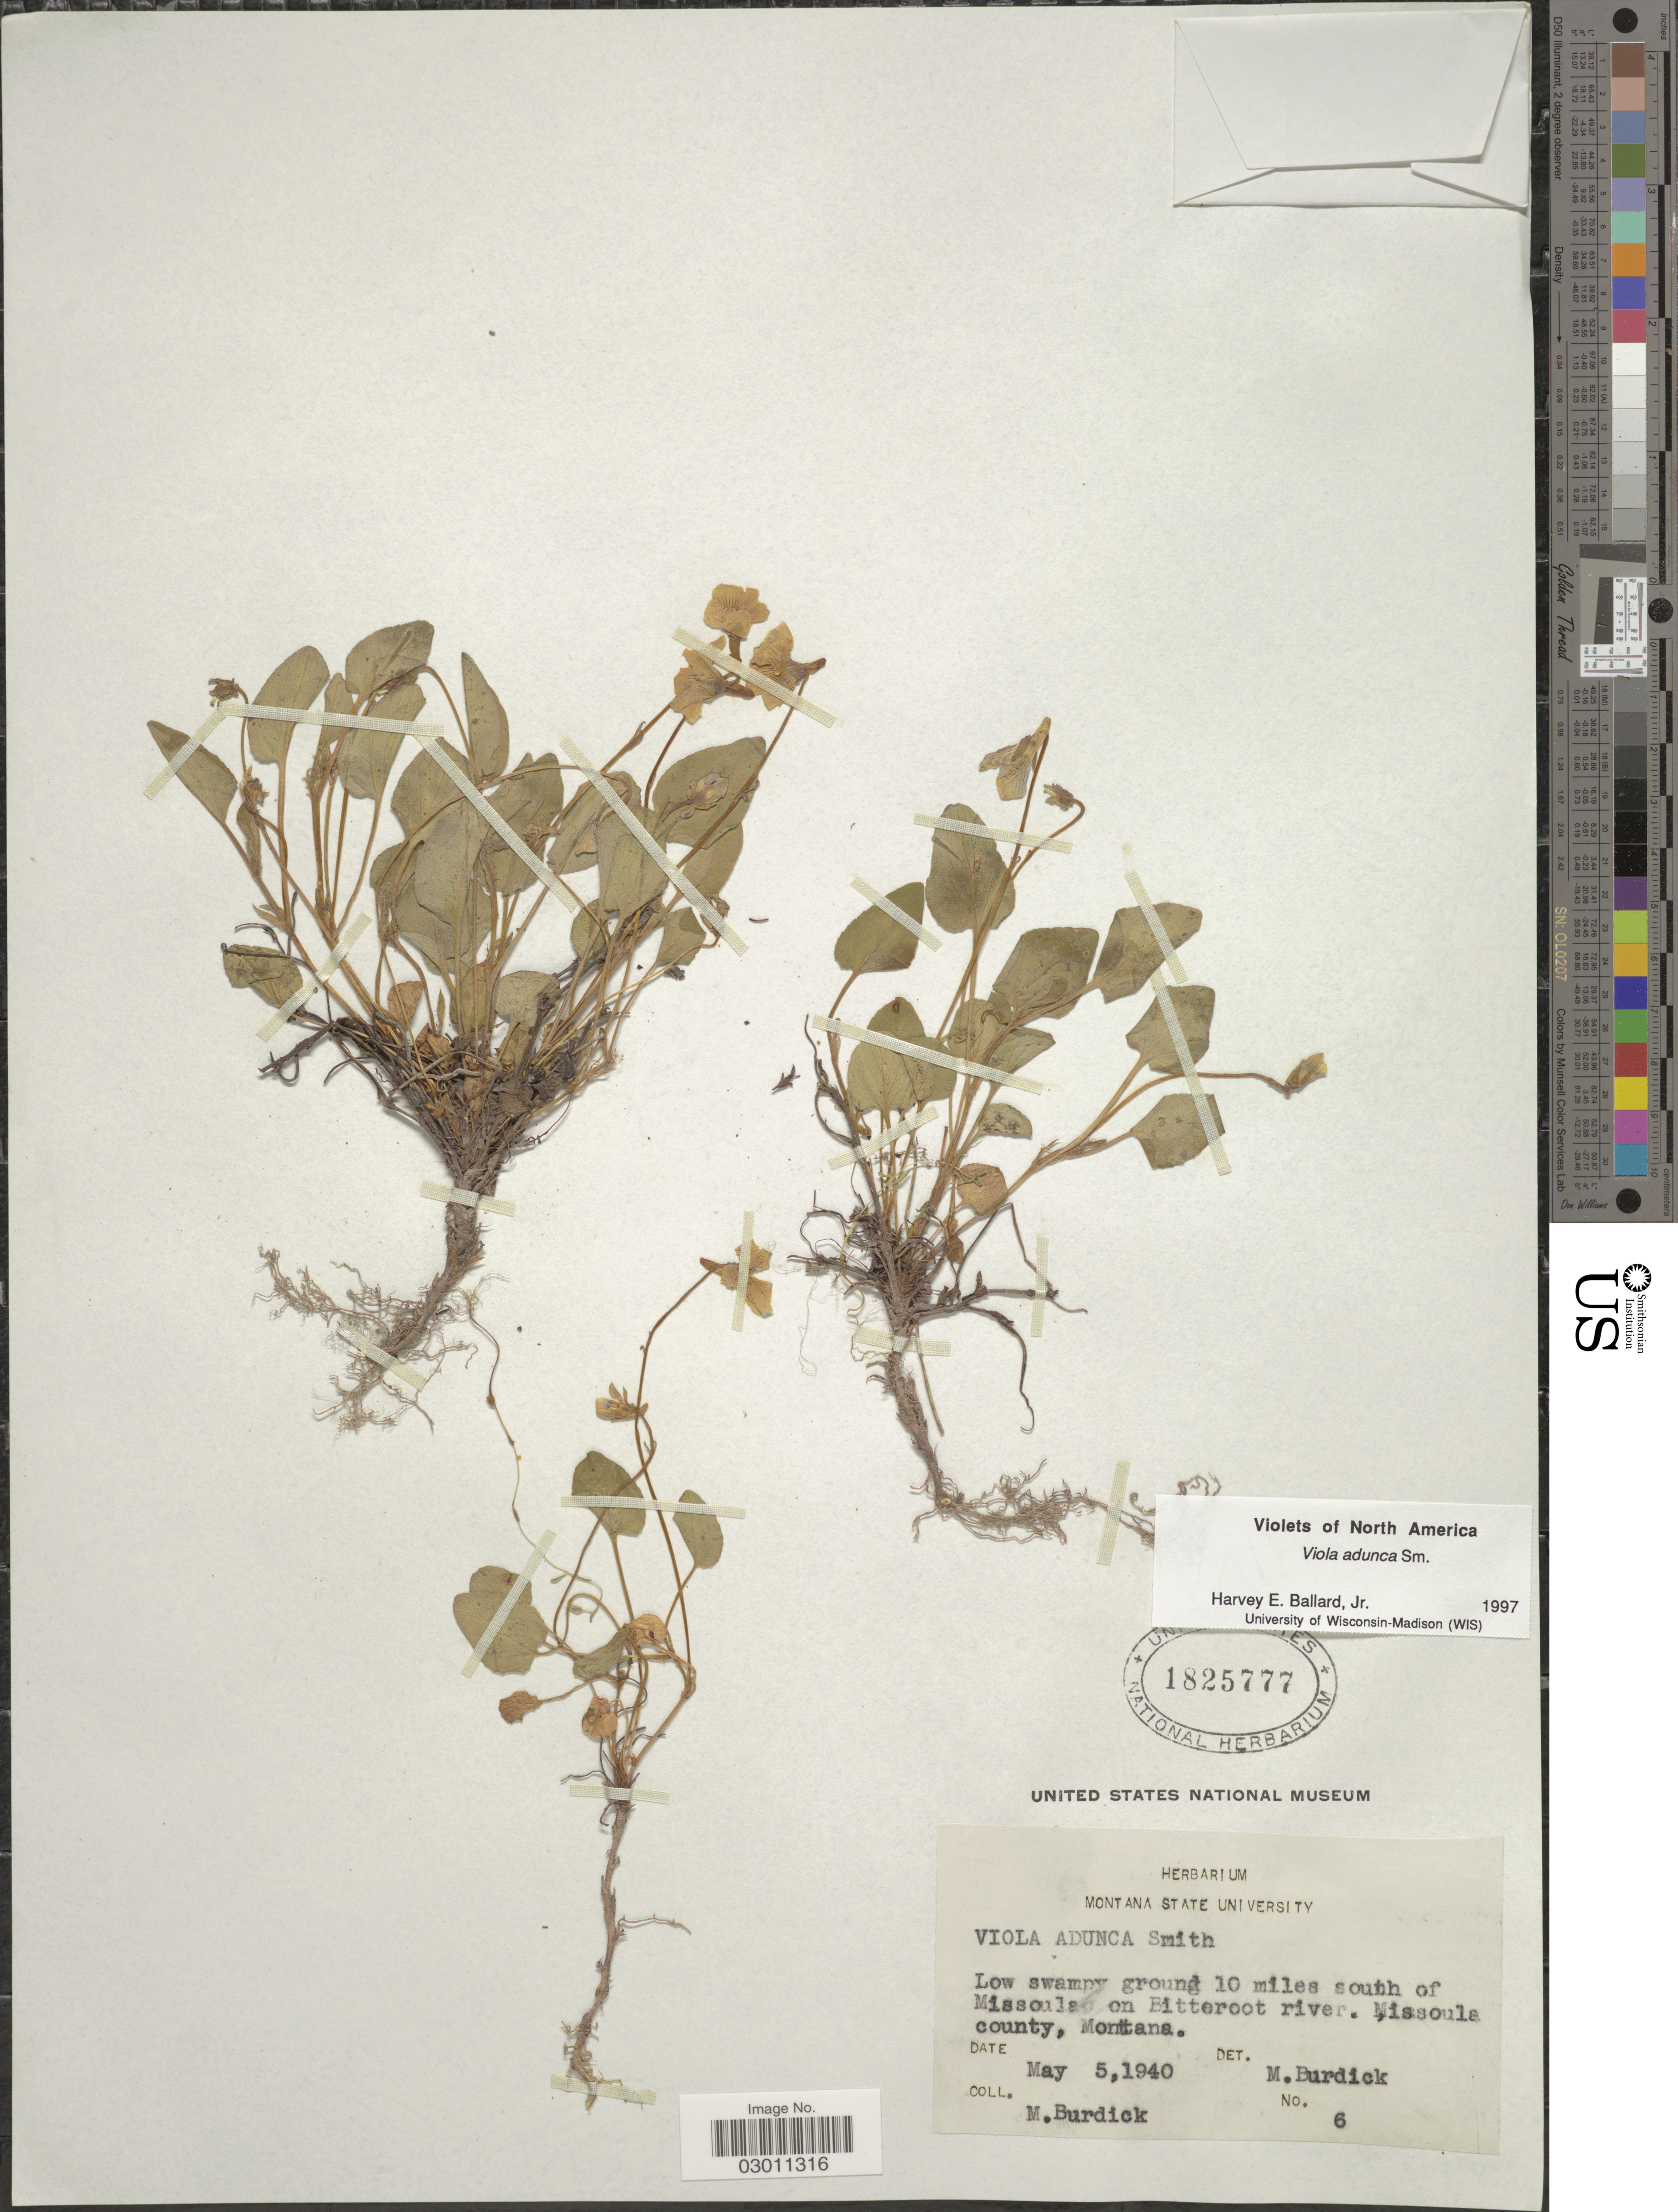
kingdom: Plantae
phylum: Tracheophyta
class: Magnoliopsida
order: Malpighiales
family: Violaceae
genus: Viola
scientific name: Viola adunca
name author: Sm.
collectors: M. Burdick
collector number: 6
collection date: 1940-05-05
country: United States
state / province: Montana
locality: Low swampy ground 10 miles south of Missoula on Bitteroot river. Missoula county.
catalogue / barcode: US 1825777